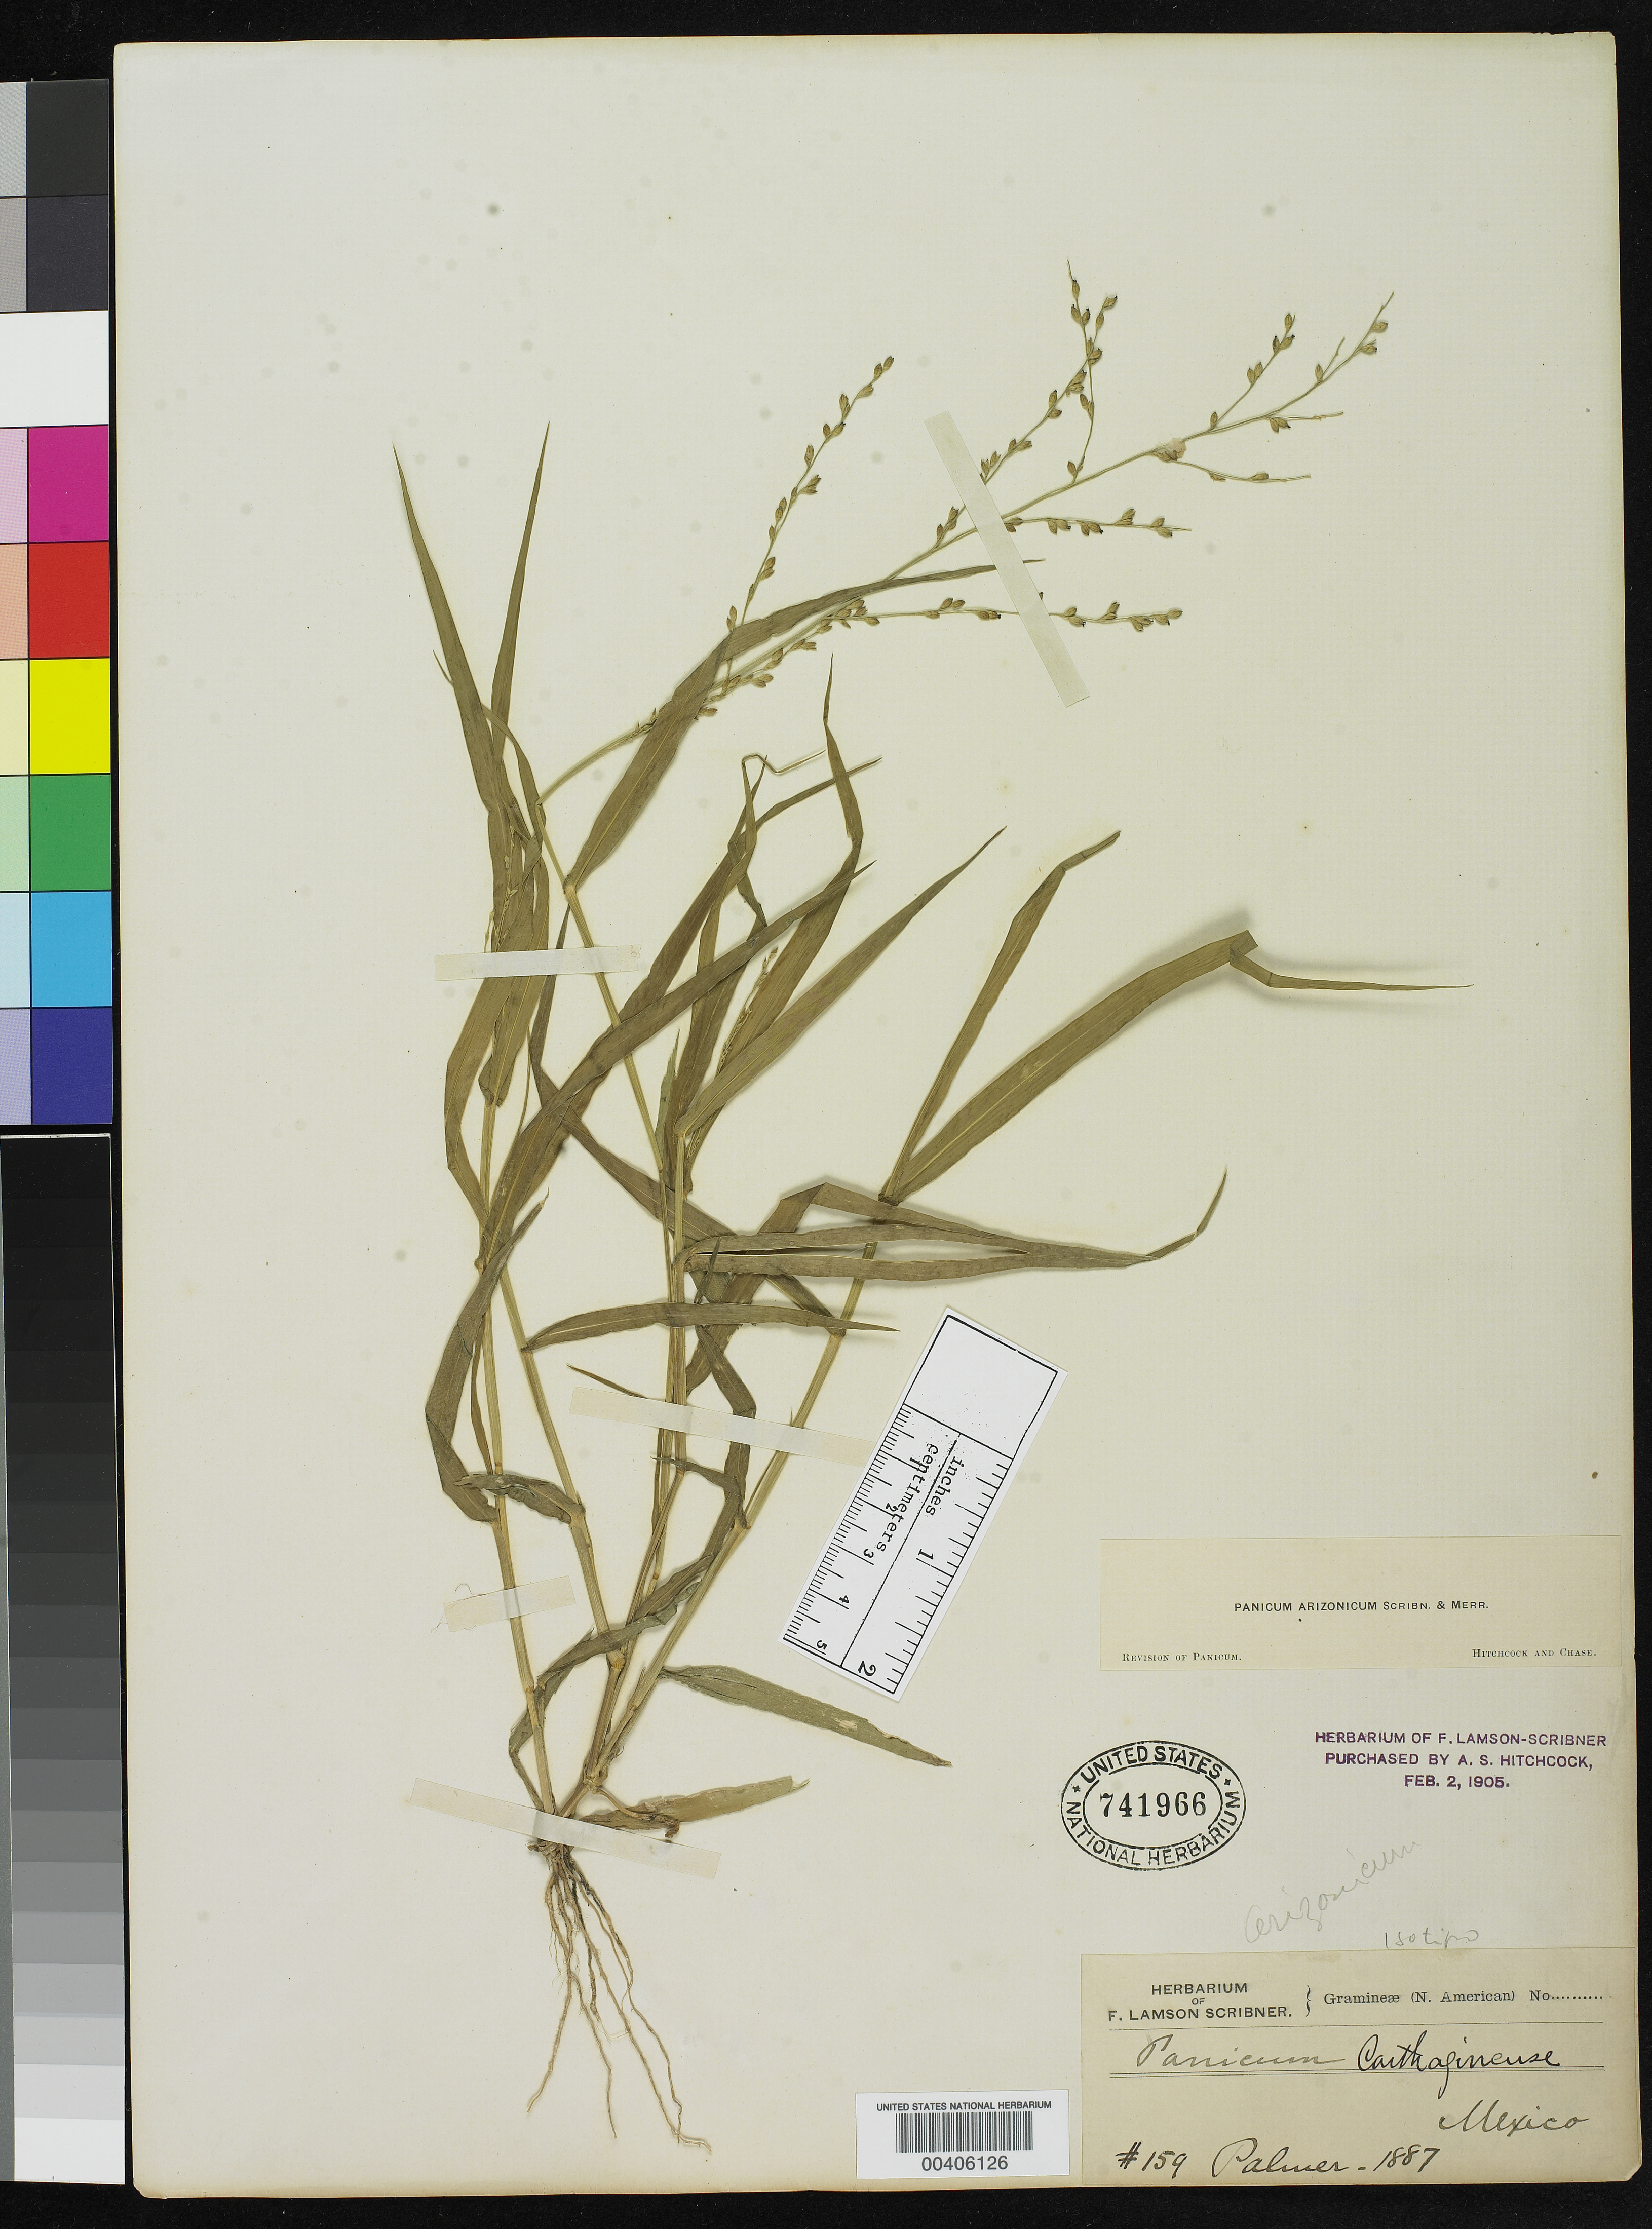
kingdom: Plantae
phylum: Tracheophyta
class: Liliopsida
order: Poales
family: Poaceae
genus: Panicum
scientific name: Panicum dissitiflorum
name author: Vasey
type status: Lectotype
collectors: E. Palmer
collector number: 159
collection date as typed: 1887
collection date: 1887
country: Mexico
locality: E of Monserrat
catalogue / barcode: US 741966